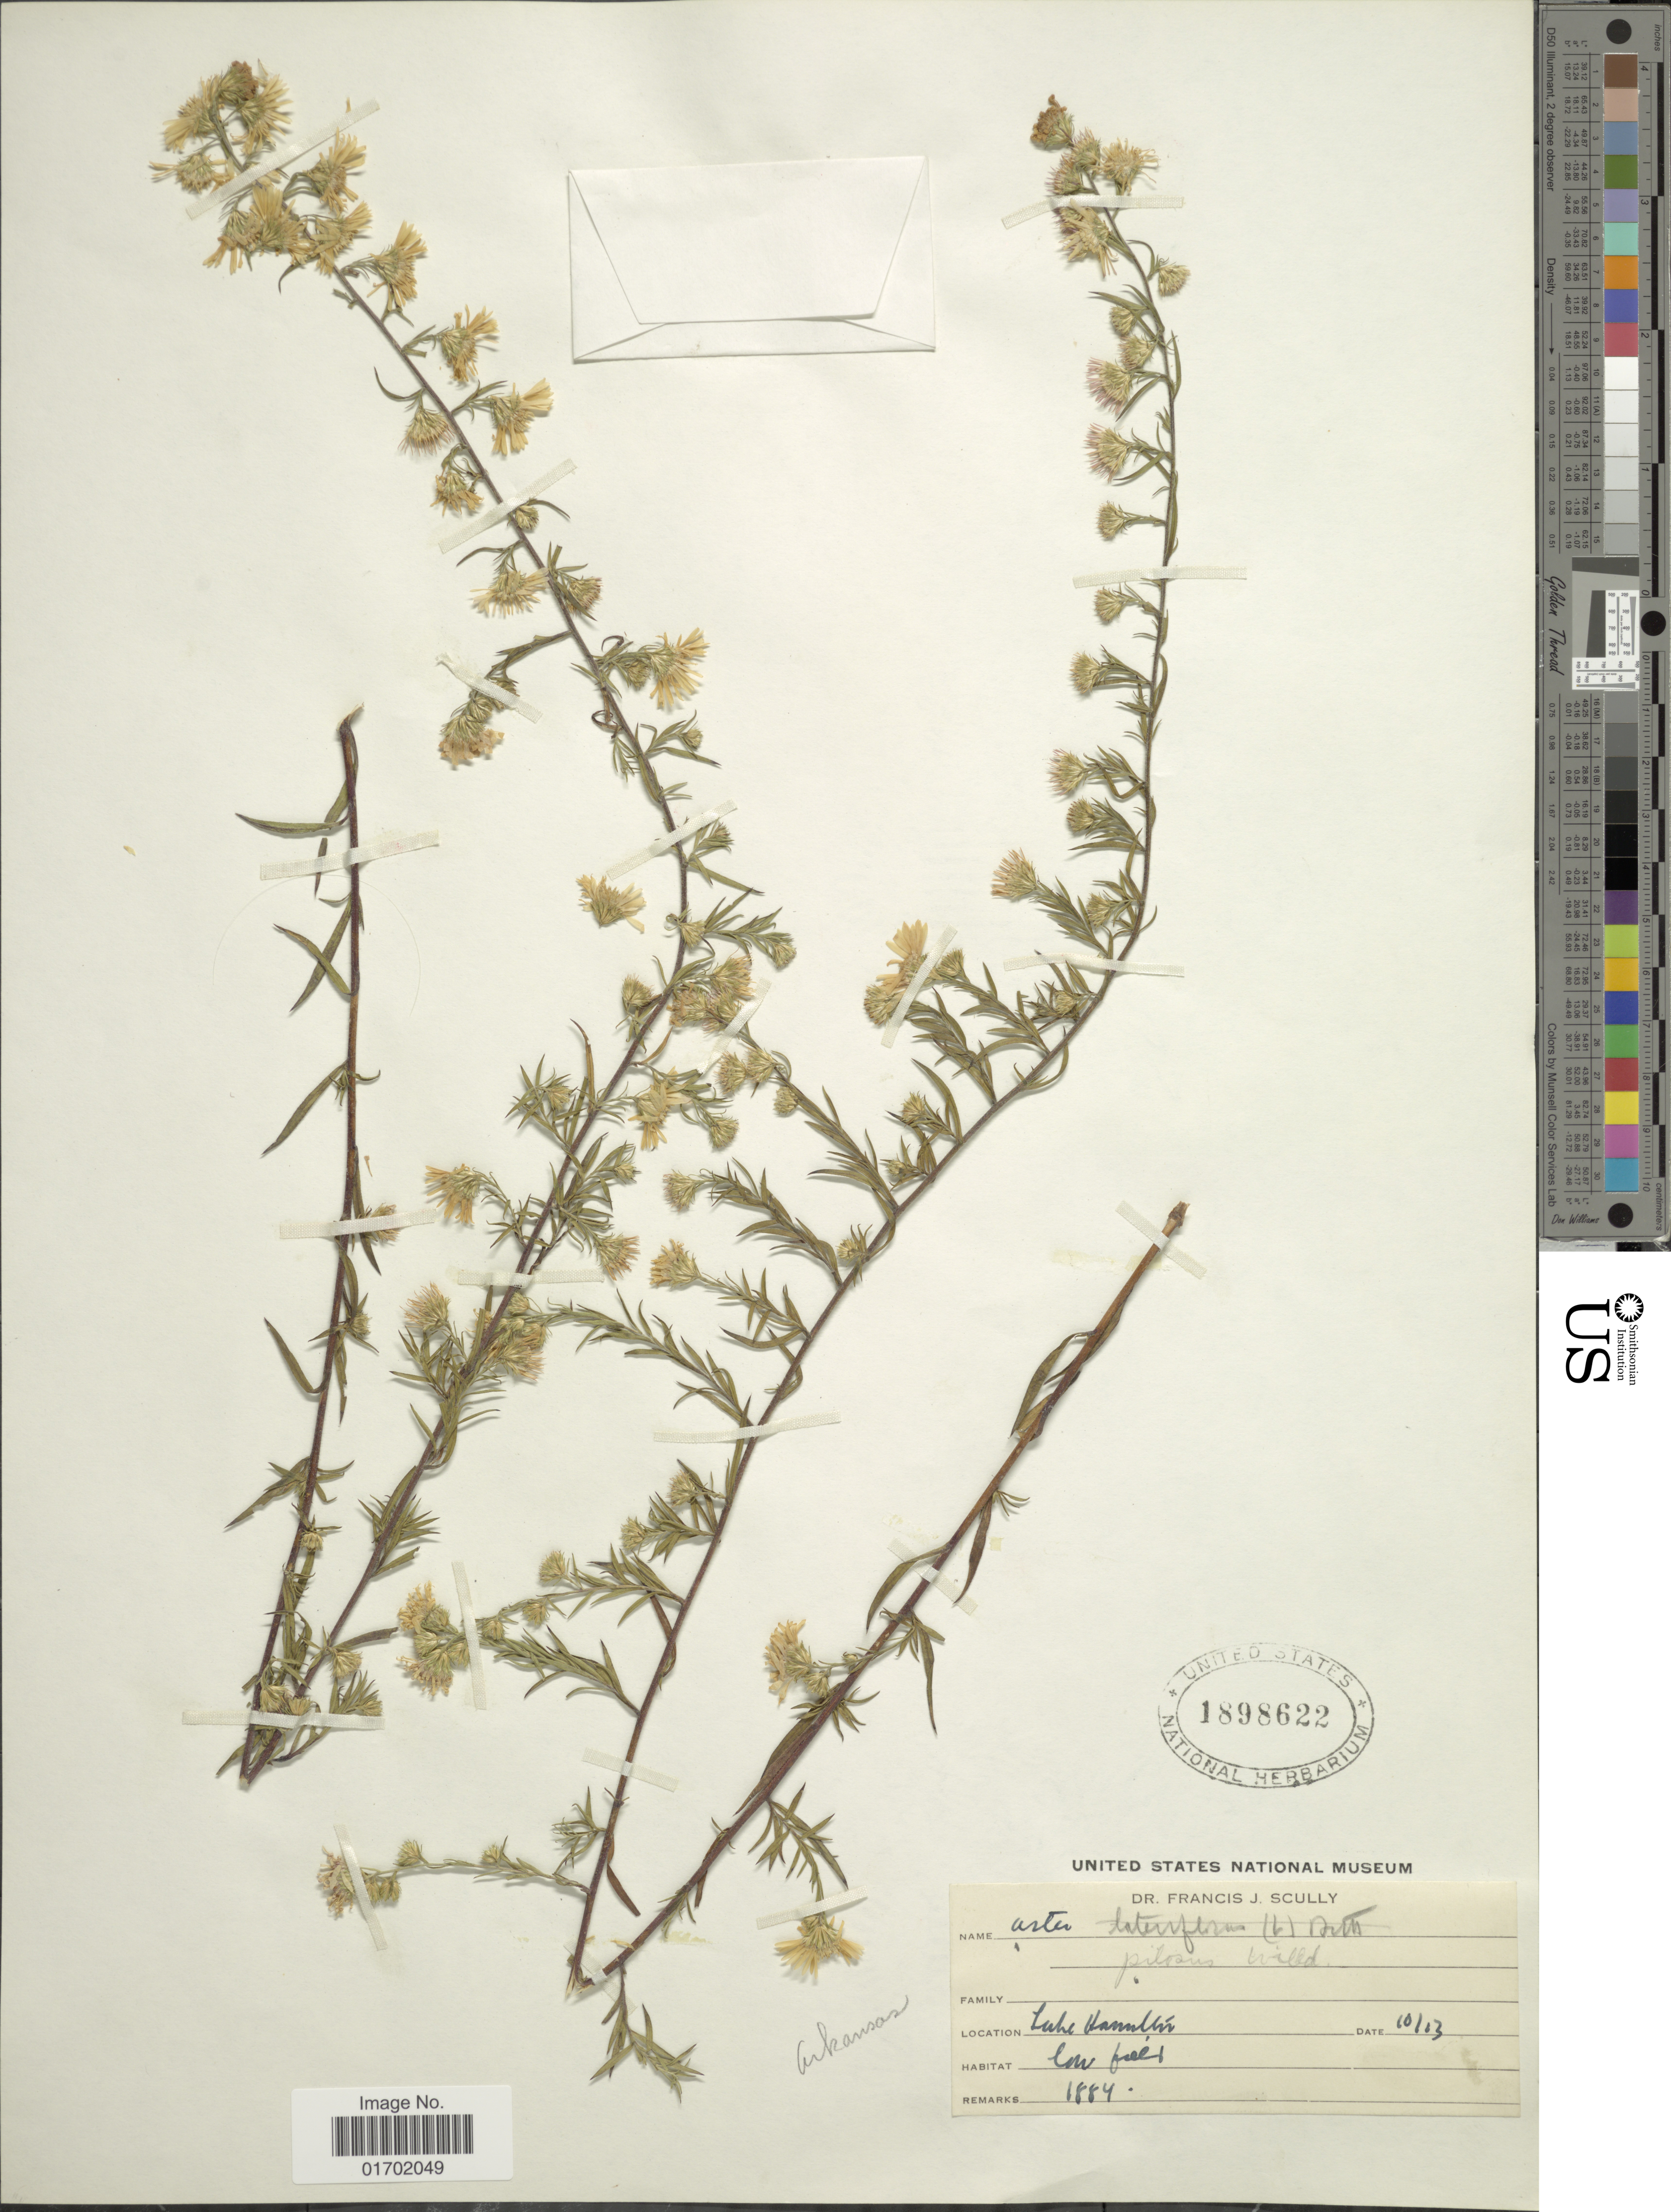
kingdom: Plantae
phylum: Tracheophyta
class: Magnoliopsida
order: Asterales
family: Asteraceae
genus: Symphyotrichum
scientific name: Symphyotrichum pilosum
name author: (Willd.) G.L. Nesom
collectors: F. J. Scully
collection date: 1884-10-13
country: United States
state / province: Arkansas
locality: Lake Hamilton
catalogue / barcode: US 1898622